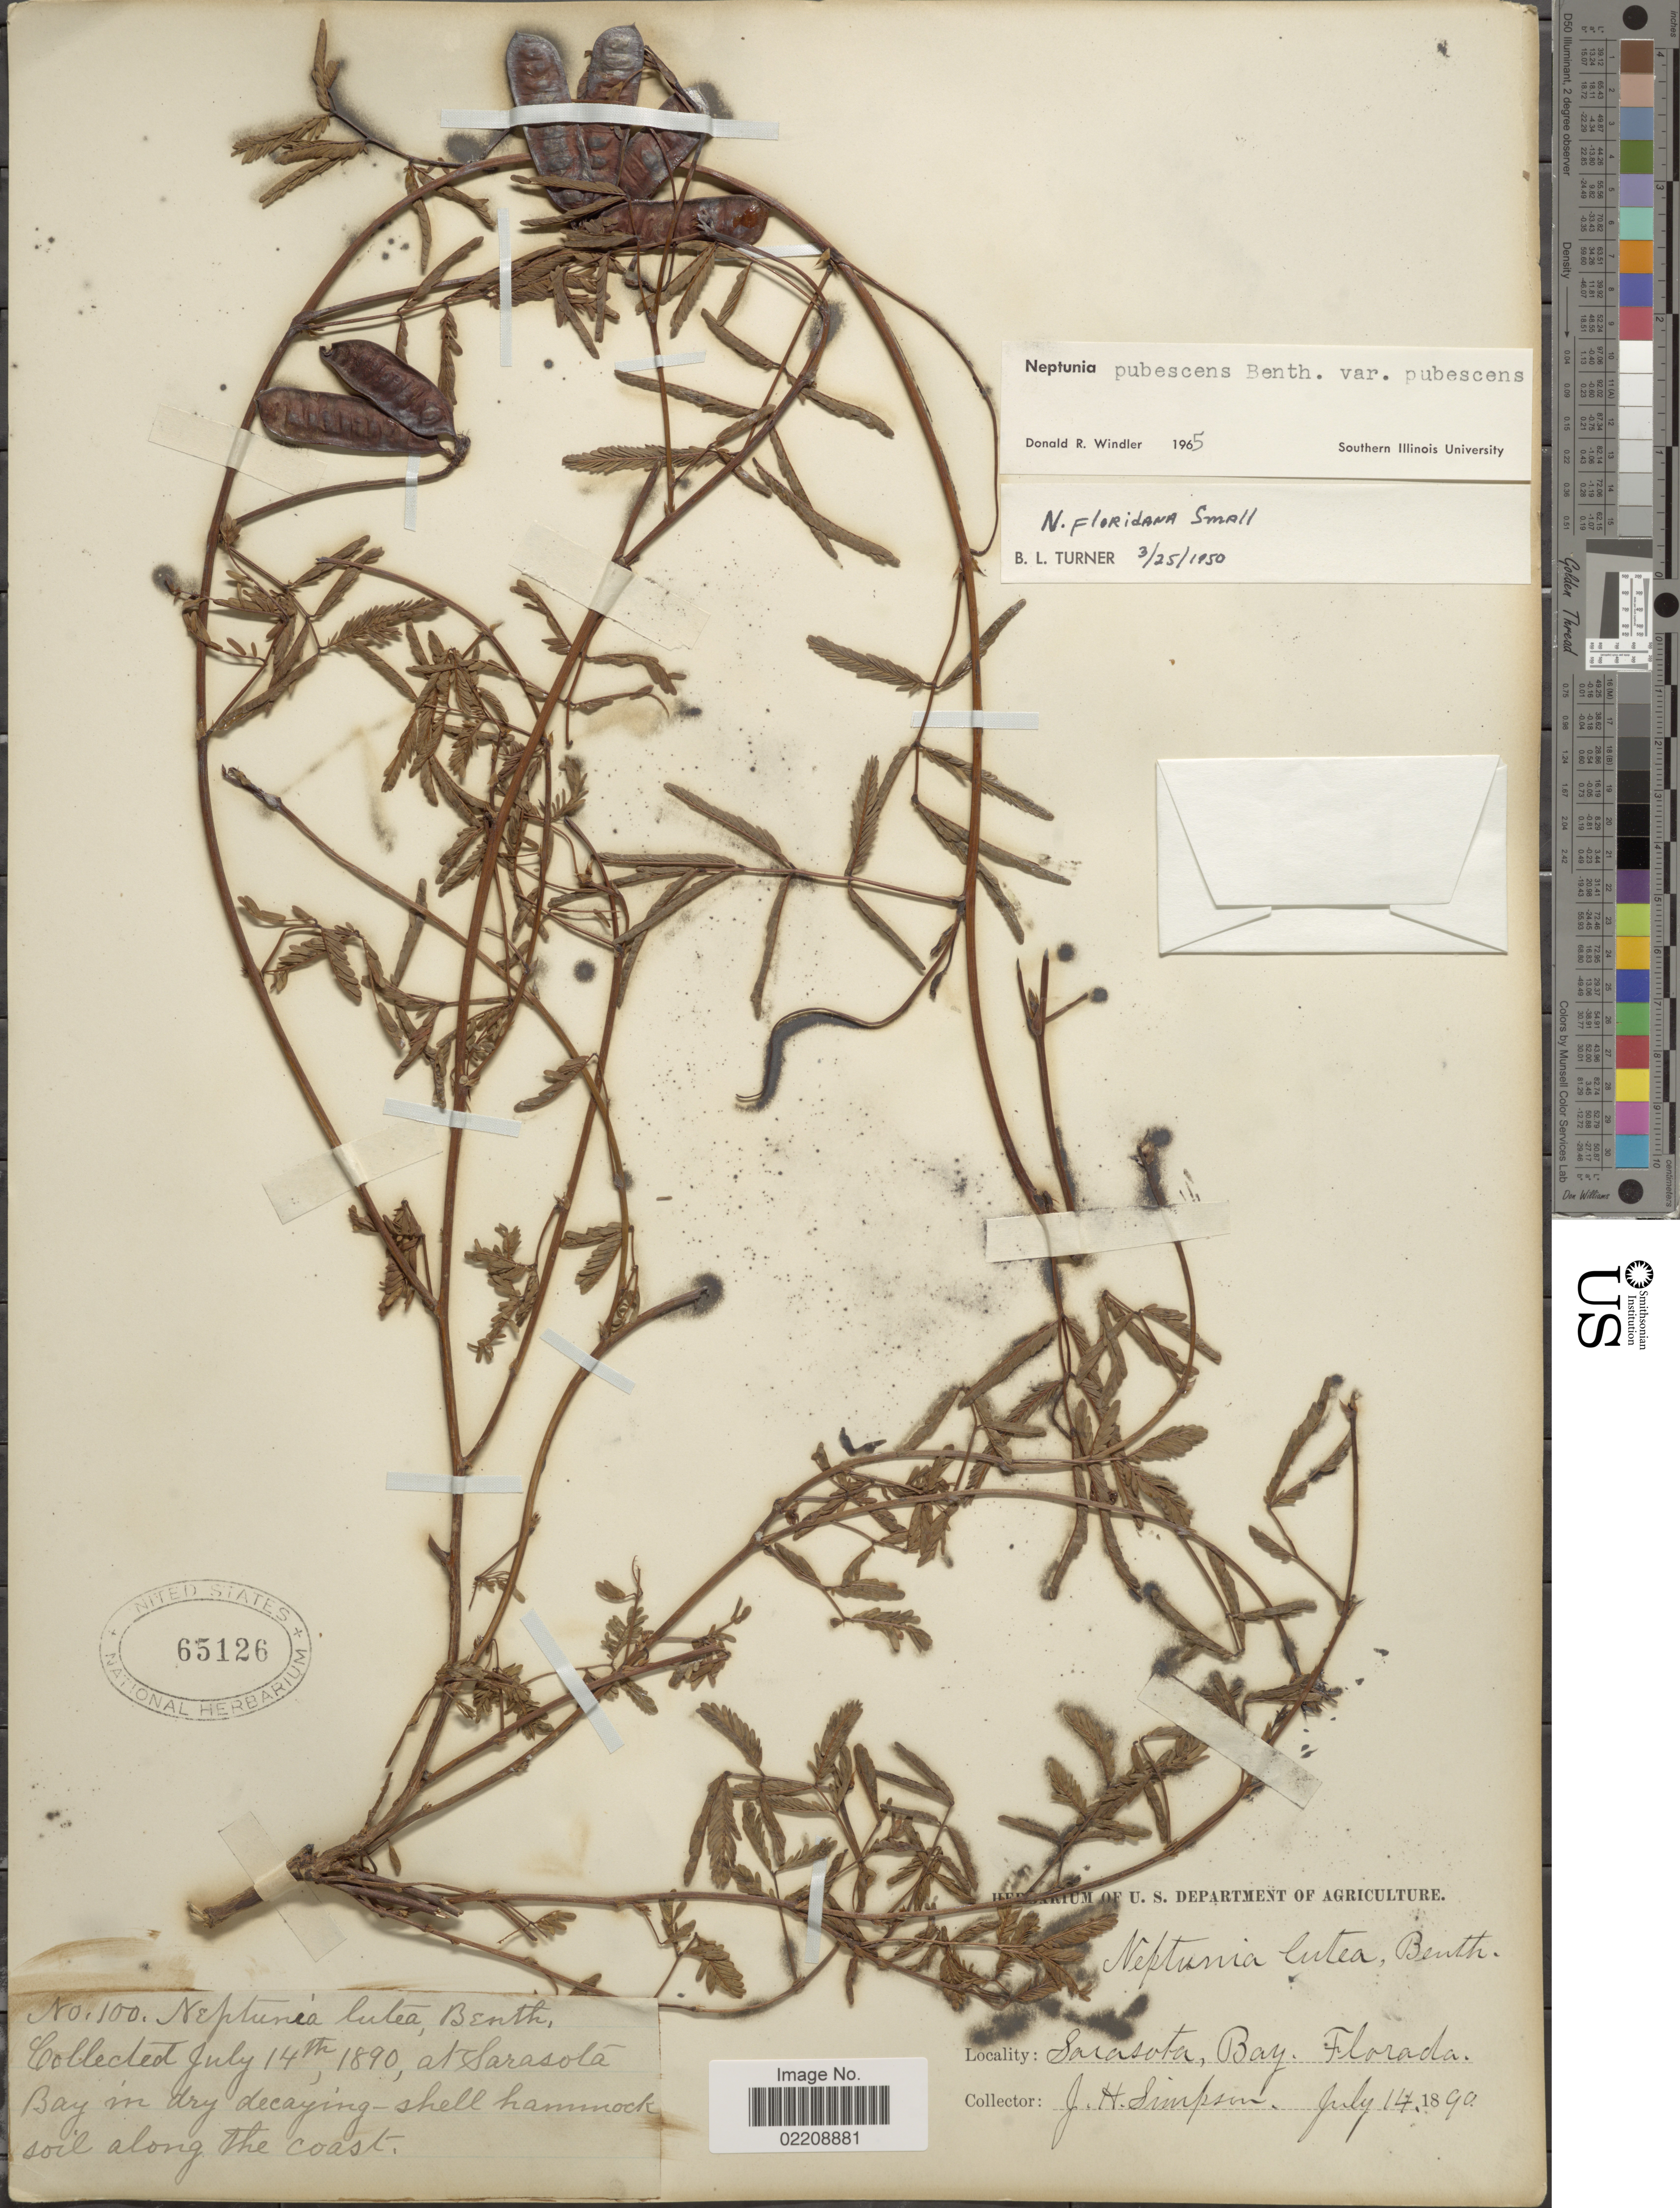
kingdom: Plantae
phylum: Tracheophyta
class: Magnoliopsida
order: Fabales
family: Fabaceae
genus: Neptunia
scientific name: Neptunia pubescens var. pubescens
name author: Benth.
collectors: J. H. Simpson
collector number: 100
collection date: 1890-07-14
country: United States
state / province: Florida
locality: Sarasota Bay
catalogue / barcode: US 65126